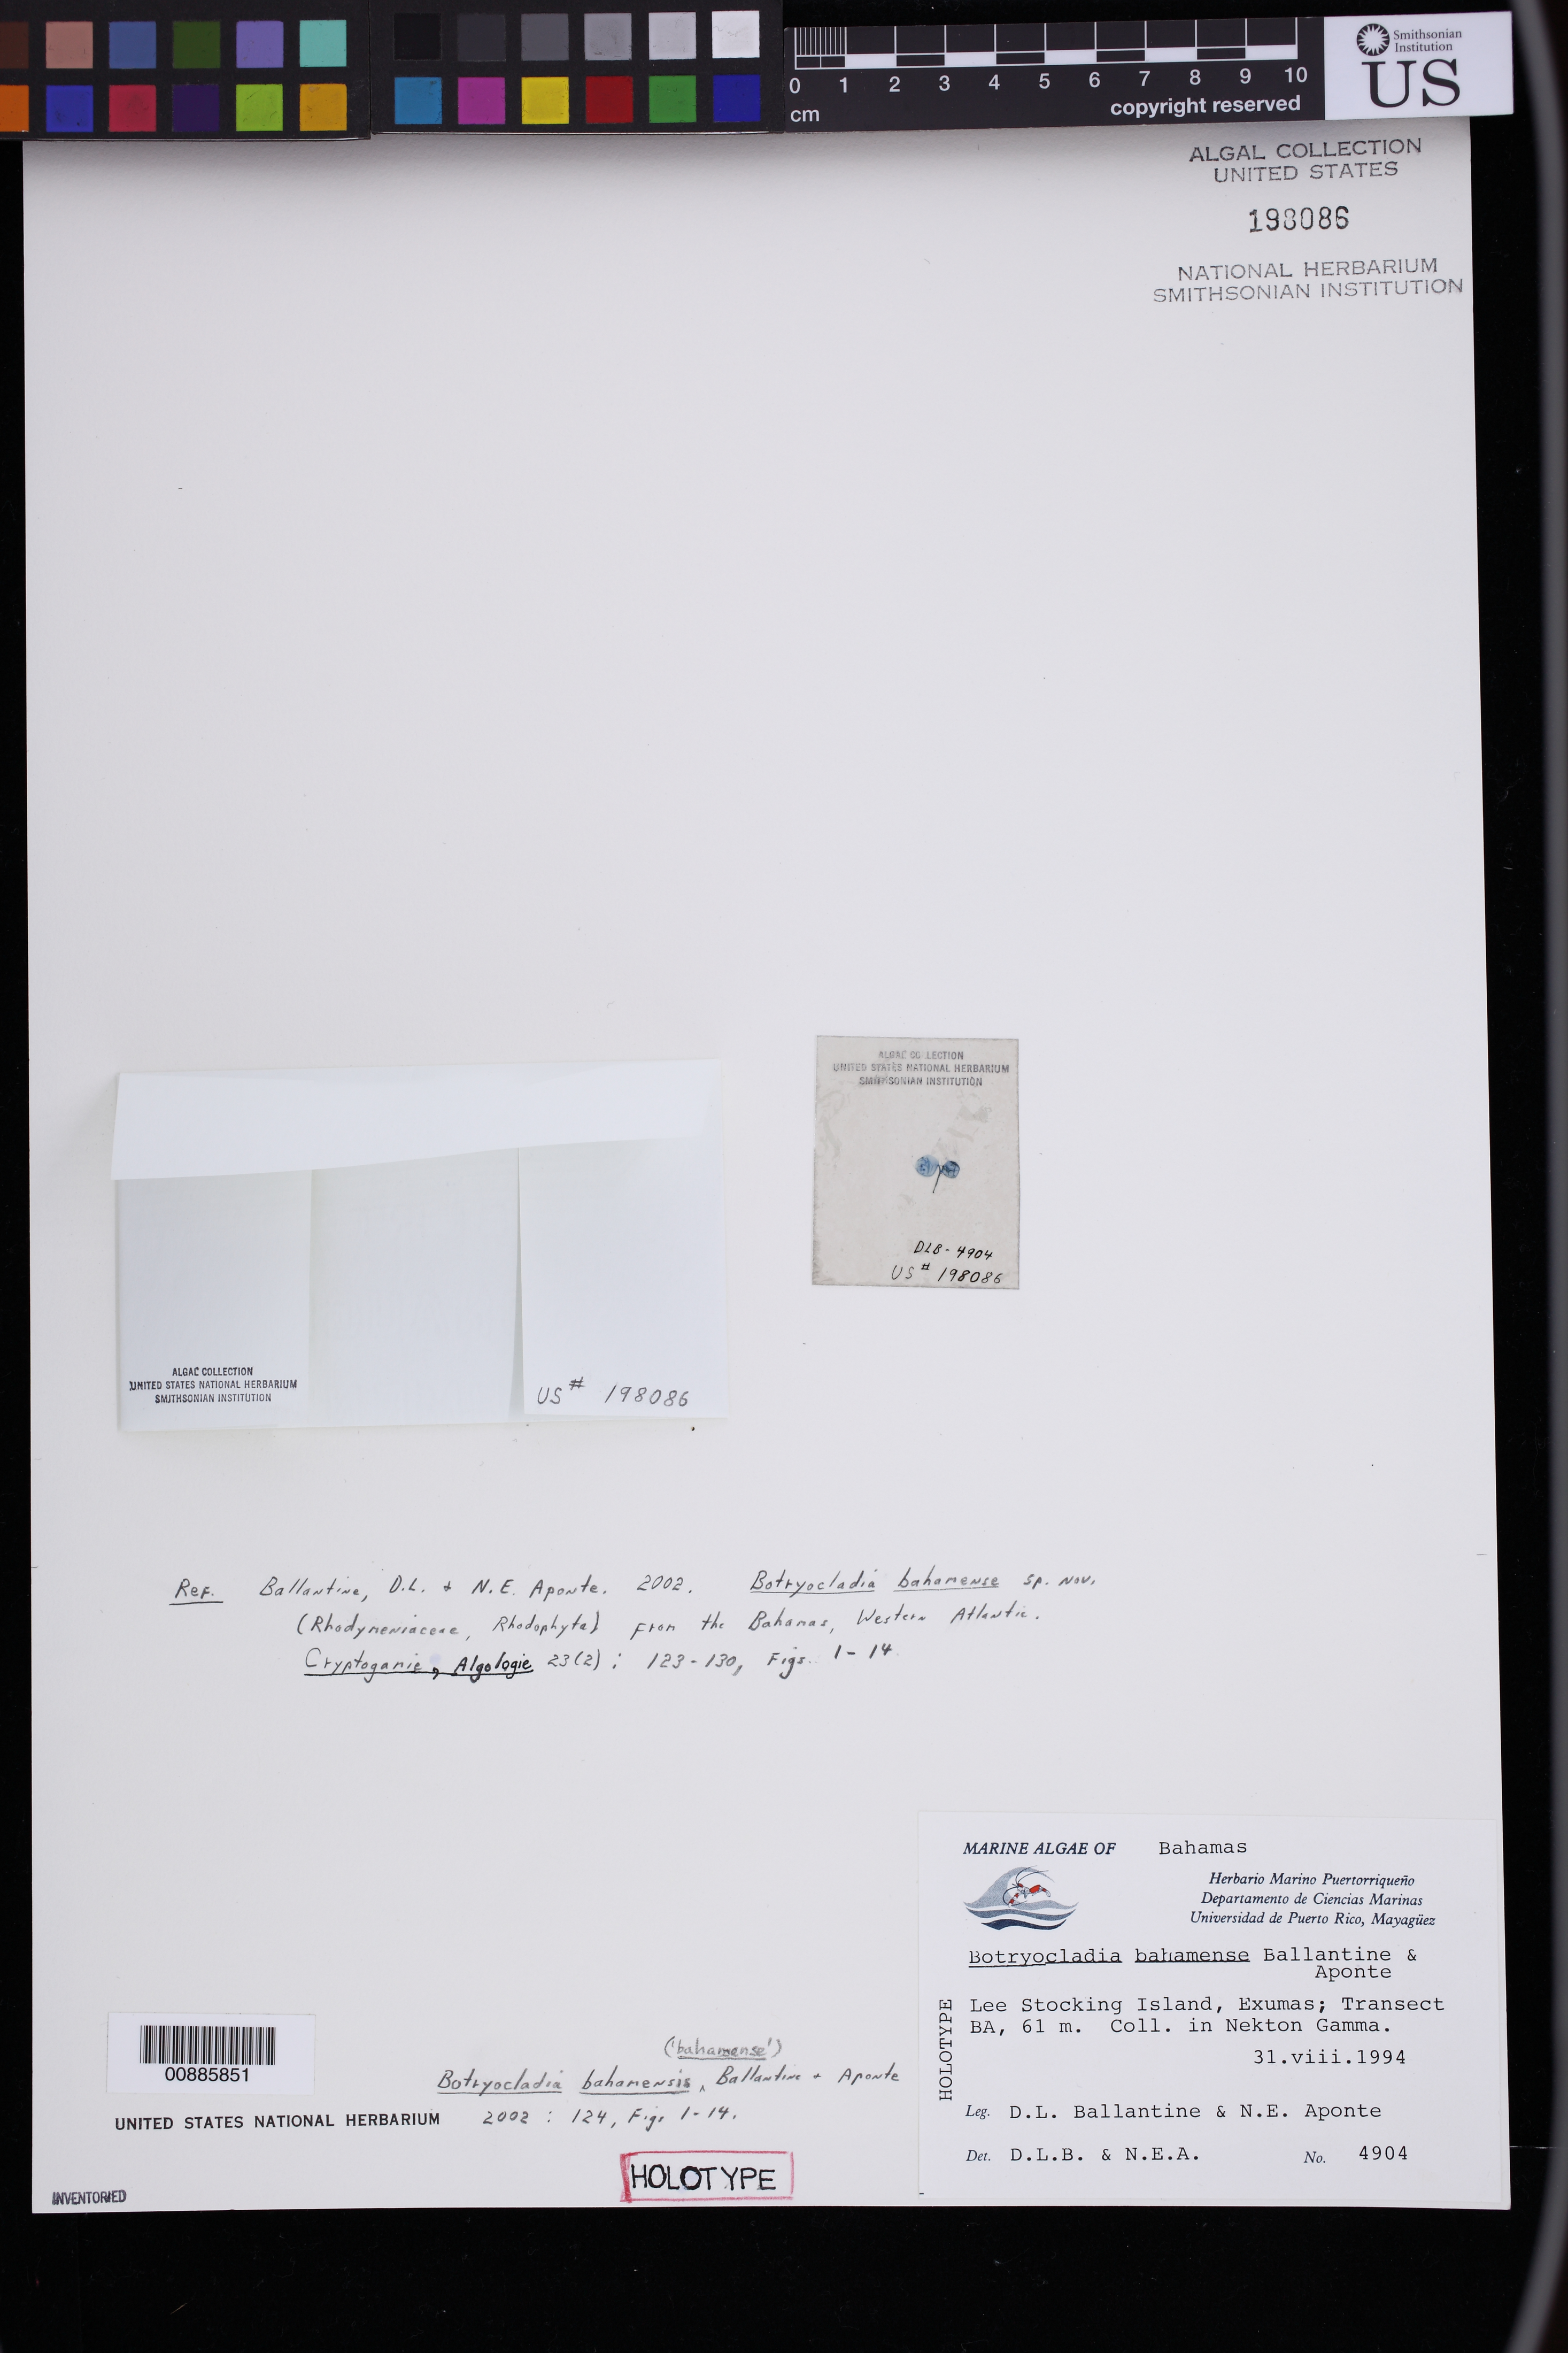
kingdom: Plantae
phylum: Rhodophyta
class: Florideophyceae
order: Rhodymeniales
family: Rhodymeniaceae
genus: Botryocladia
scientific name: Botryocladia bahamensis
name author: D.L. Ballant. & N.E.Aponte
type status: Holotype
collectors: D.L. Ballantine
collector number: DLB 4904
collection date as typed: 31 Aug 1994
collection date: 1994-08-31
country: Bahamas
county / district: Exuma District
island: Lee Stocking Island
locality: Deepwater Submergence Vehicle (DSV) Nekton Gamma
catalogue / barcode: US 198086